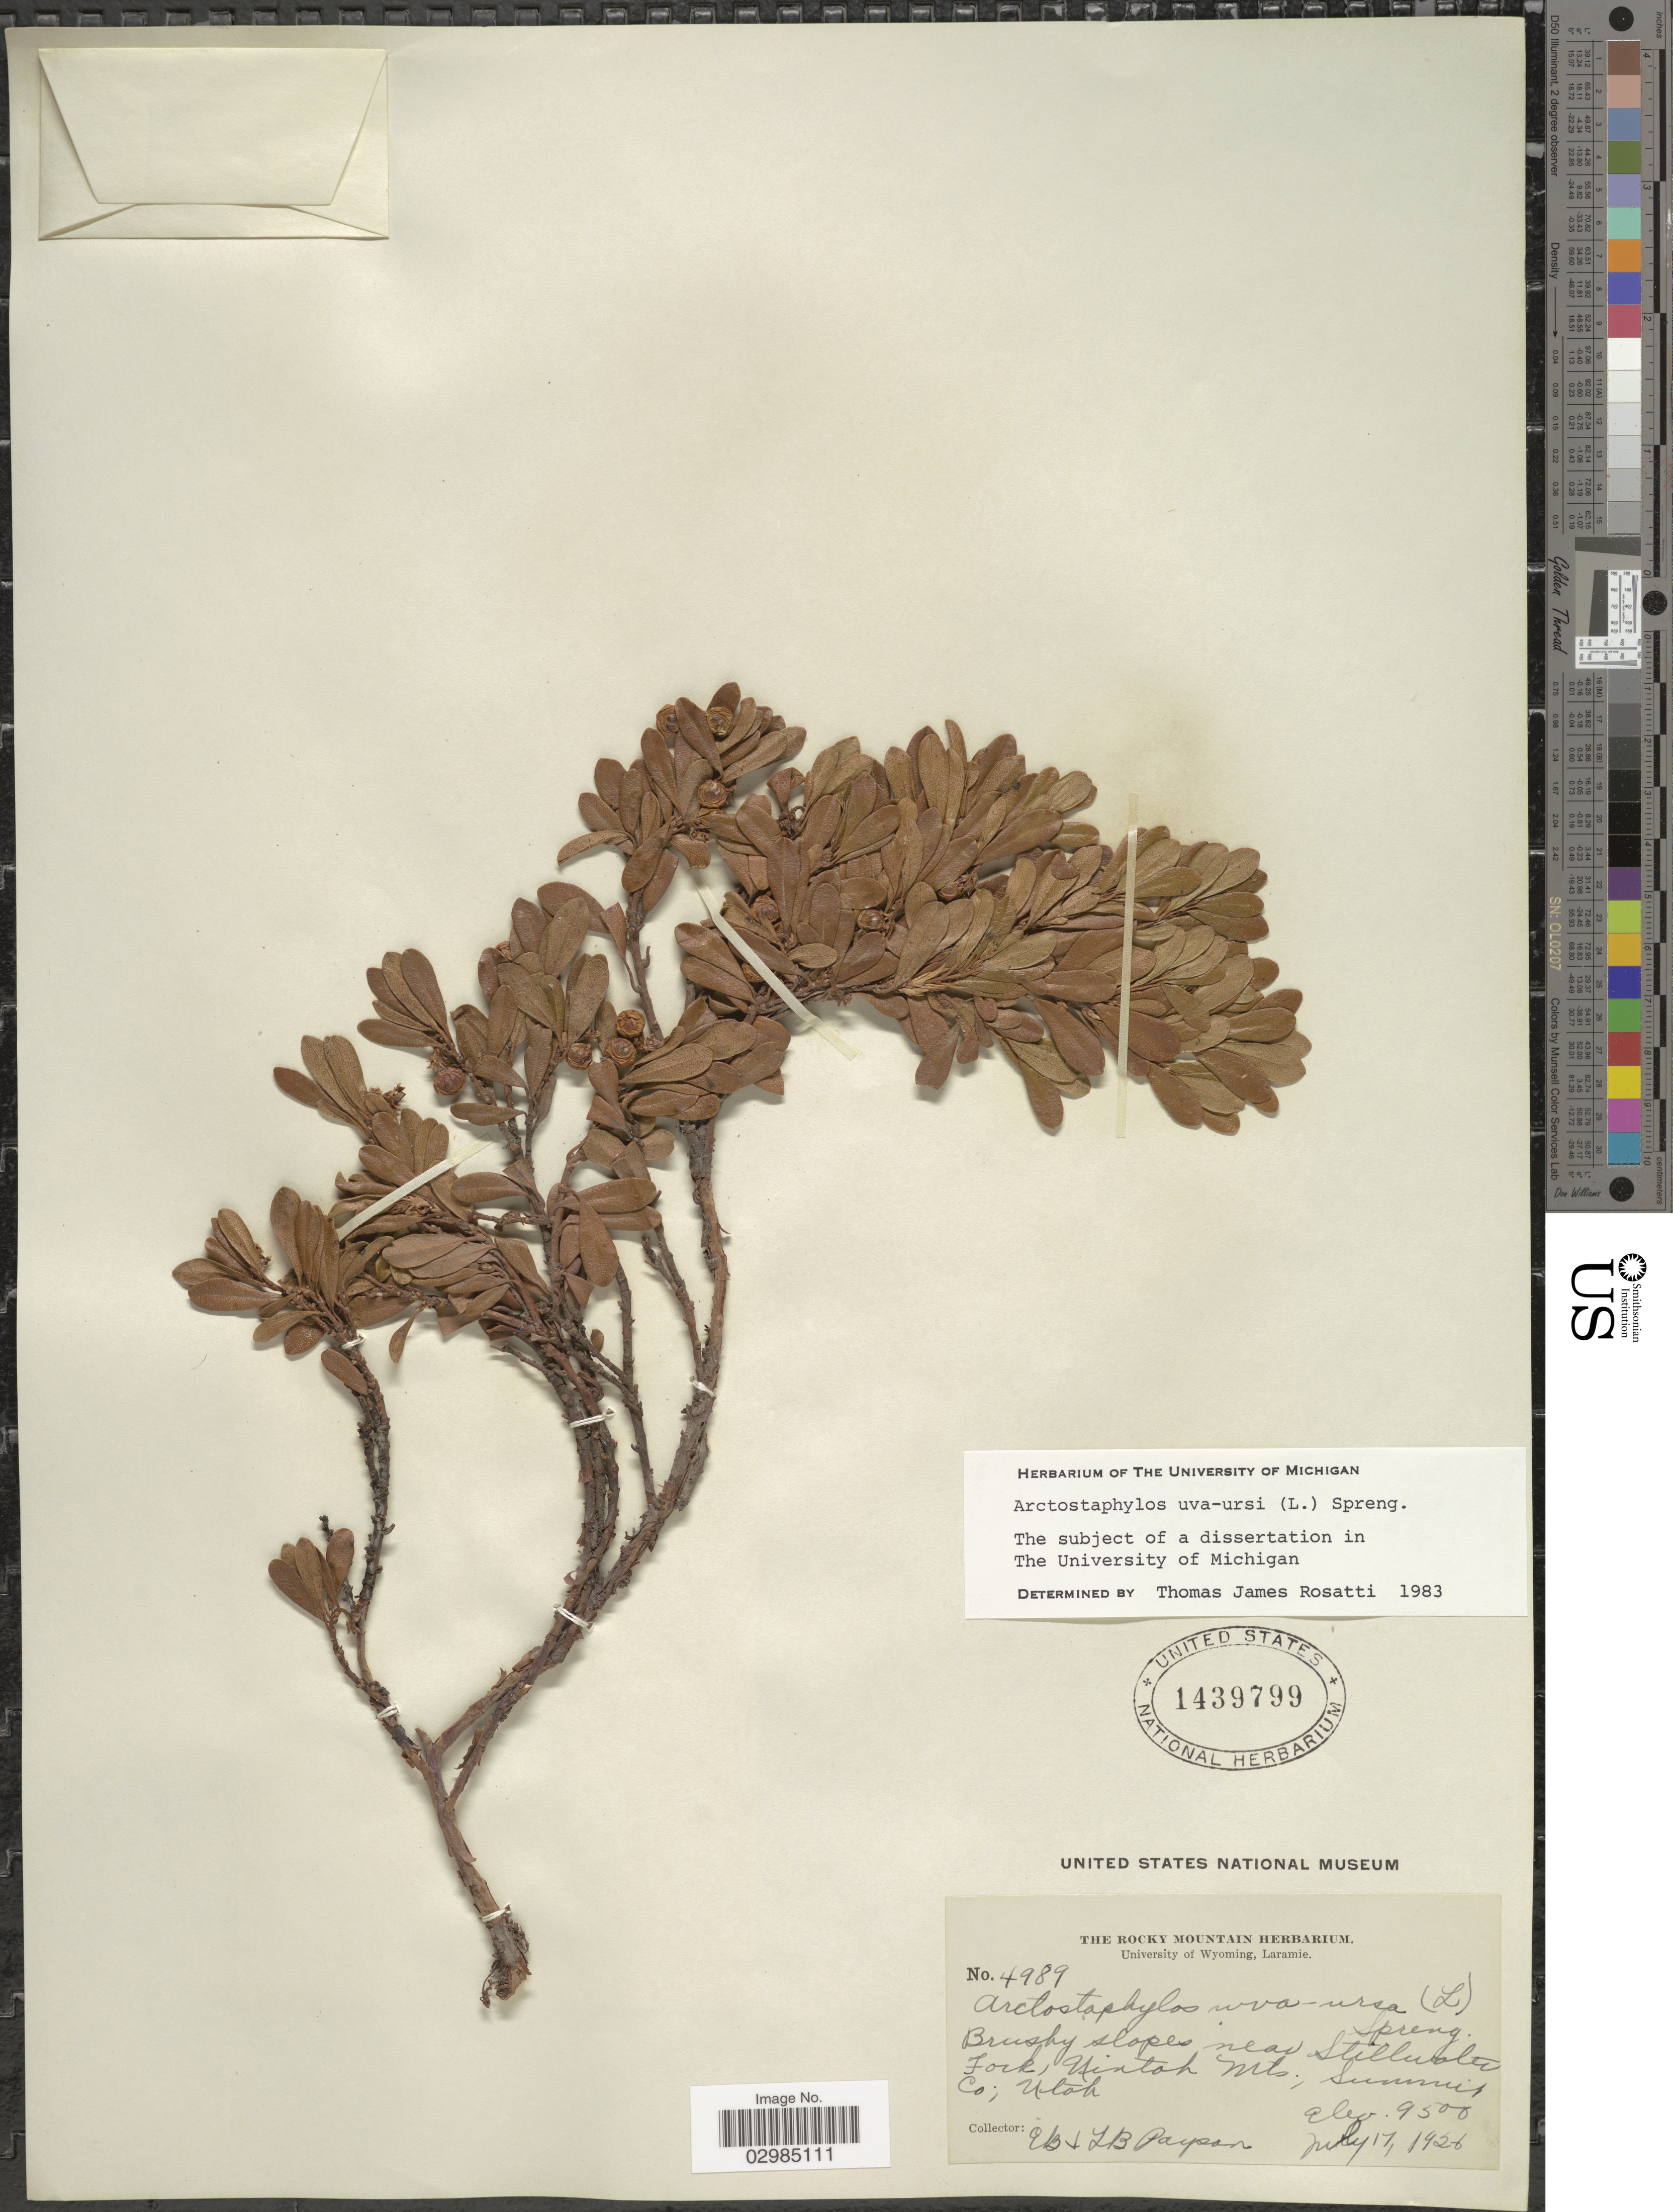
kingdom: Plantae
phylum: Tracheophyta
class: Magnoliopsida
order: Ericales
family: Ericaceae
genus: Arctostaphylos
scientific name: Arctostaphylos uva-ursi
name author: (L.) Spreng.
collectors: E. B. Payson & L. Payson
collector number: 4989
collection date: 1926-07-17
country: United States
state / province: Utah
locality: Brushy slopes near Stillwater Fork, Uintah Mts., Summit Co.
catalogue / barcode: US 1439799